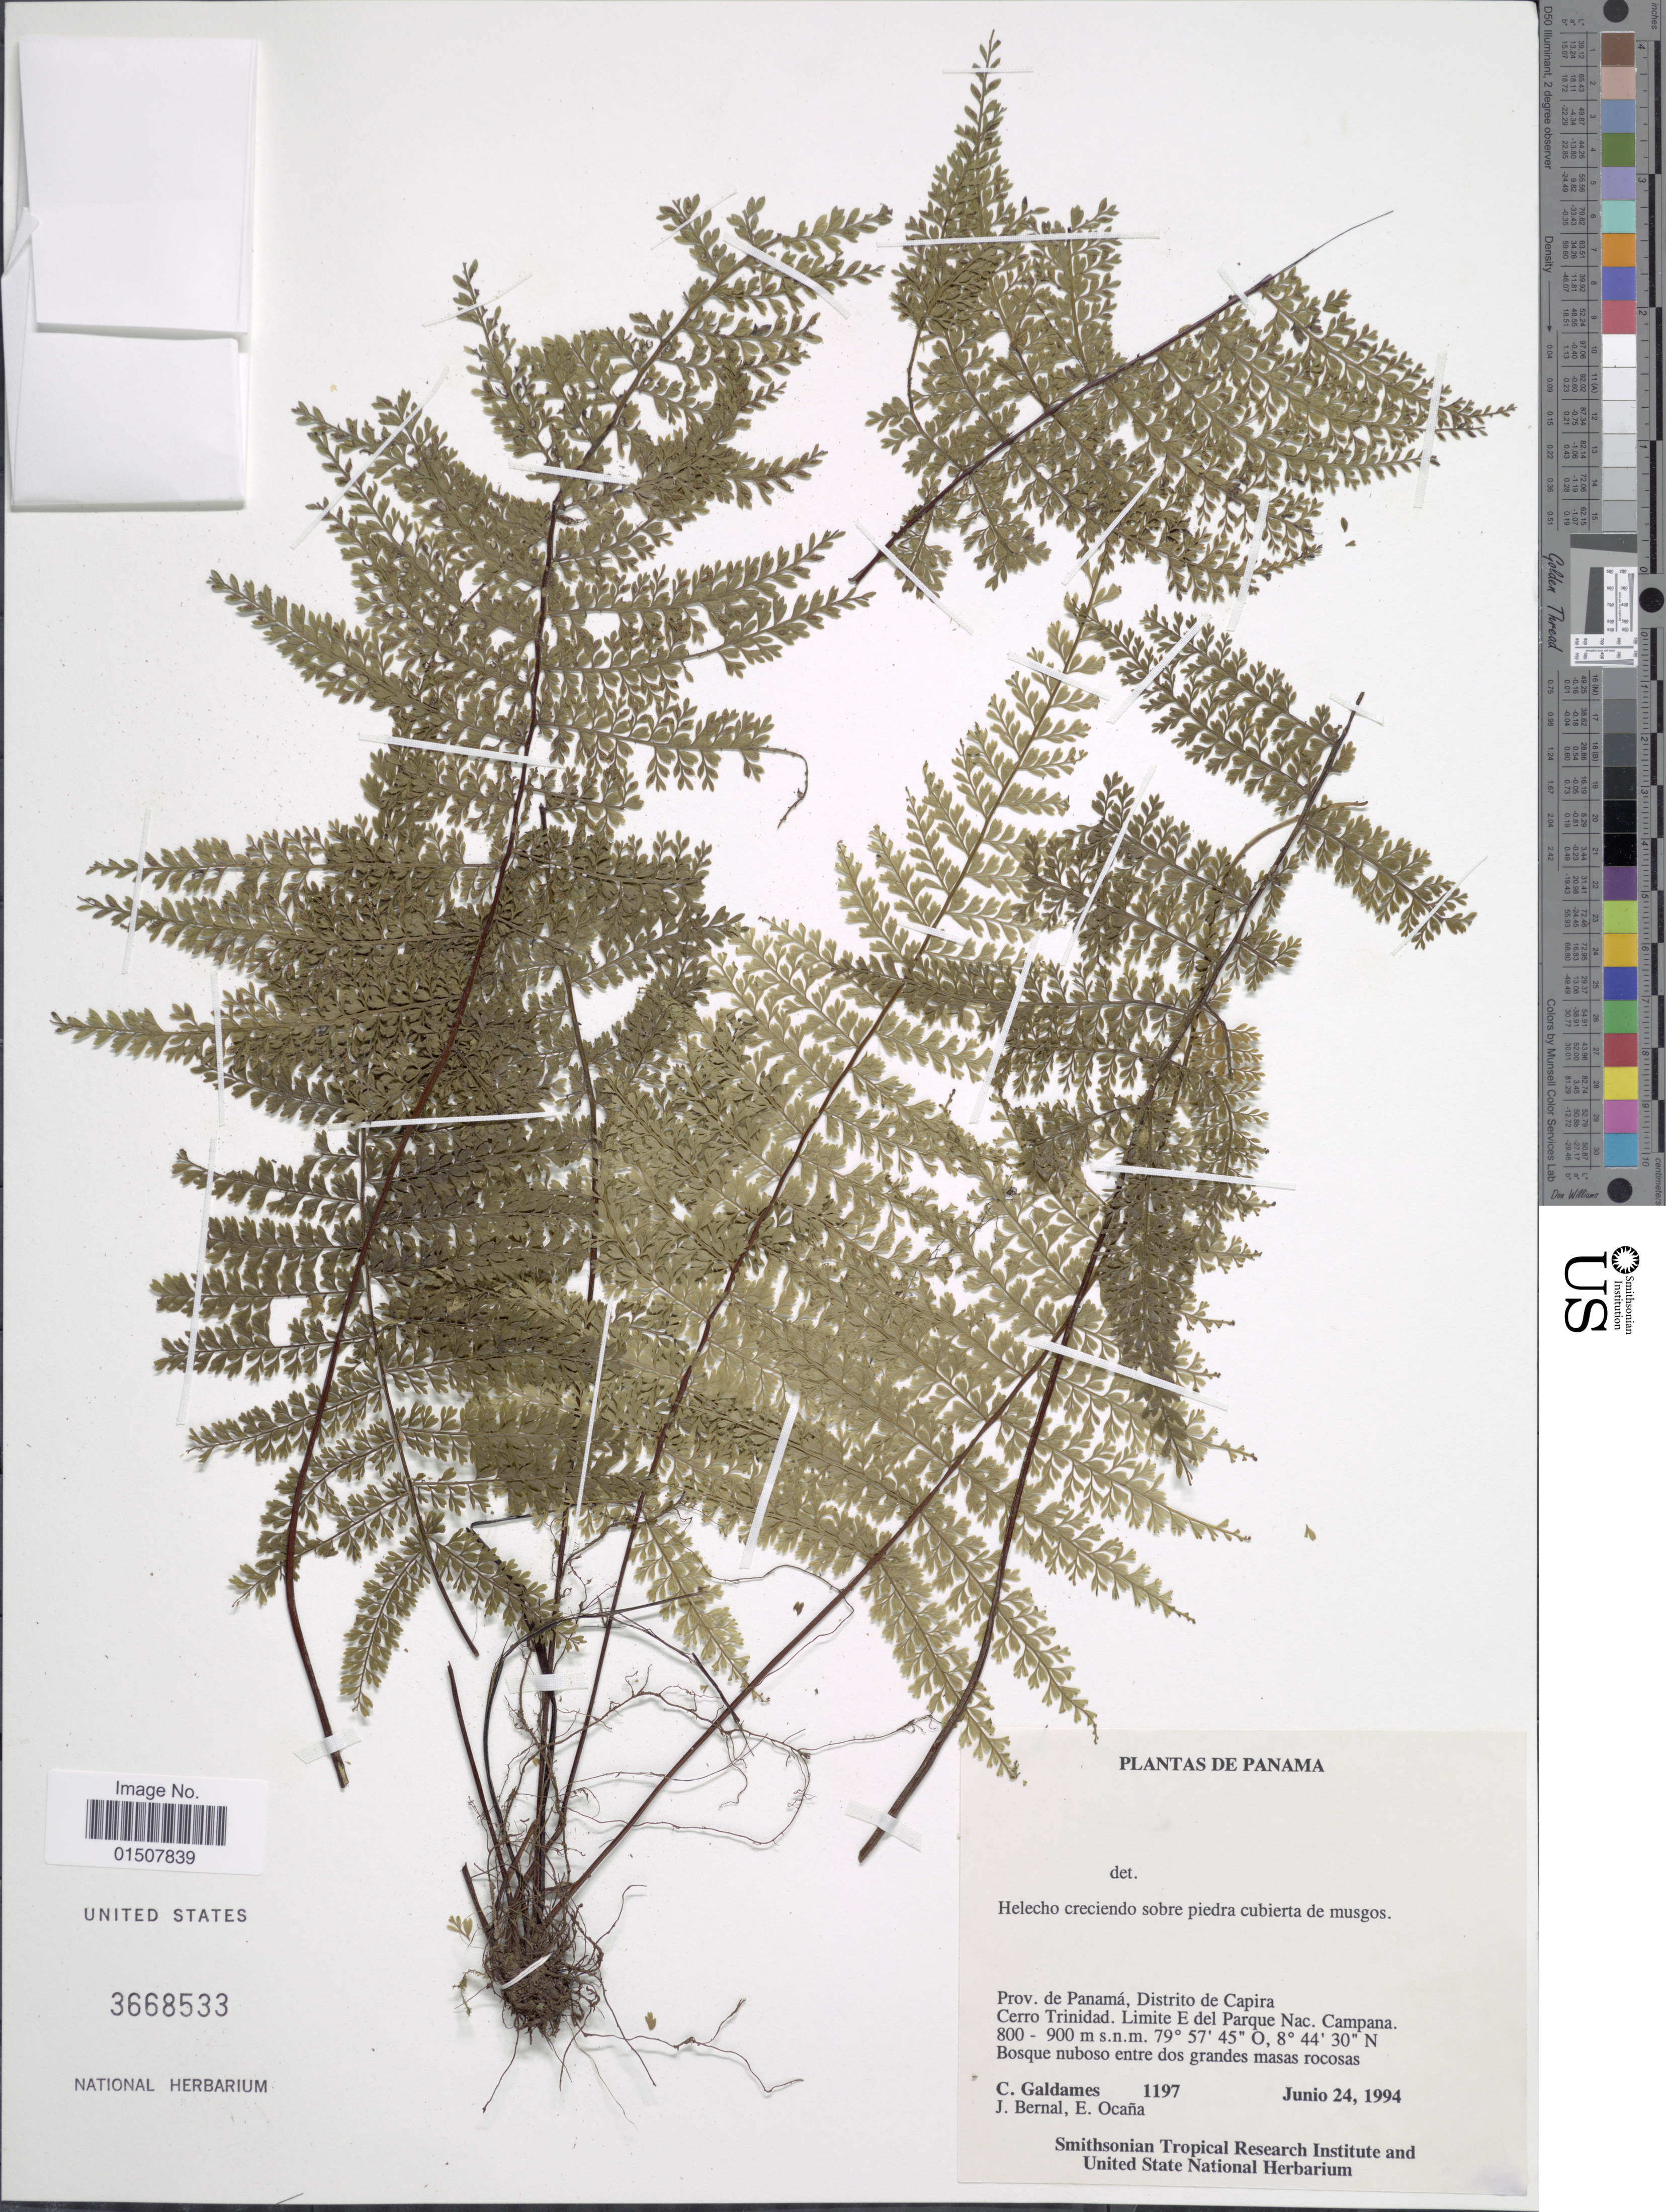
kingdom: Plantae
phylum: Tracheophyta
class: Polypodiopsida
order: Polypodiales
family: Aspleniaceae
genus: Asplenium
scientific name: Asplenium rutaceum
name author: (Willd.) Mett.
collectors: C. Galdames, J. Bernal & E. Ocana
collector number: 1197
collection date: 1994-06-24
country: Panama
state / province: Panamá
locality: Distrito de Capira Cerro Trinidad. Limite E del Parque Nac. Campana.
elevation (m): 800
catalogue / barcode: US 3668533